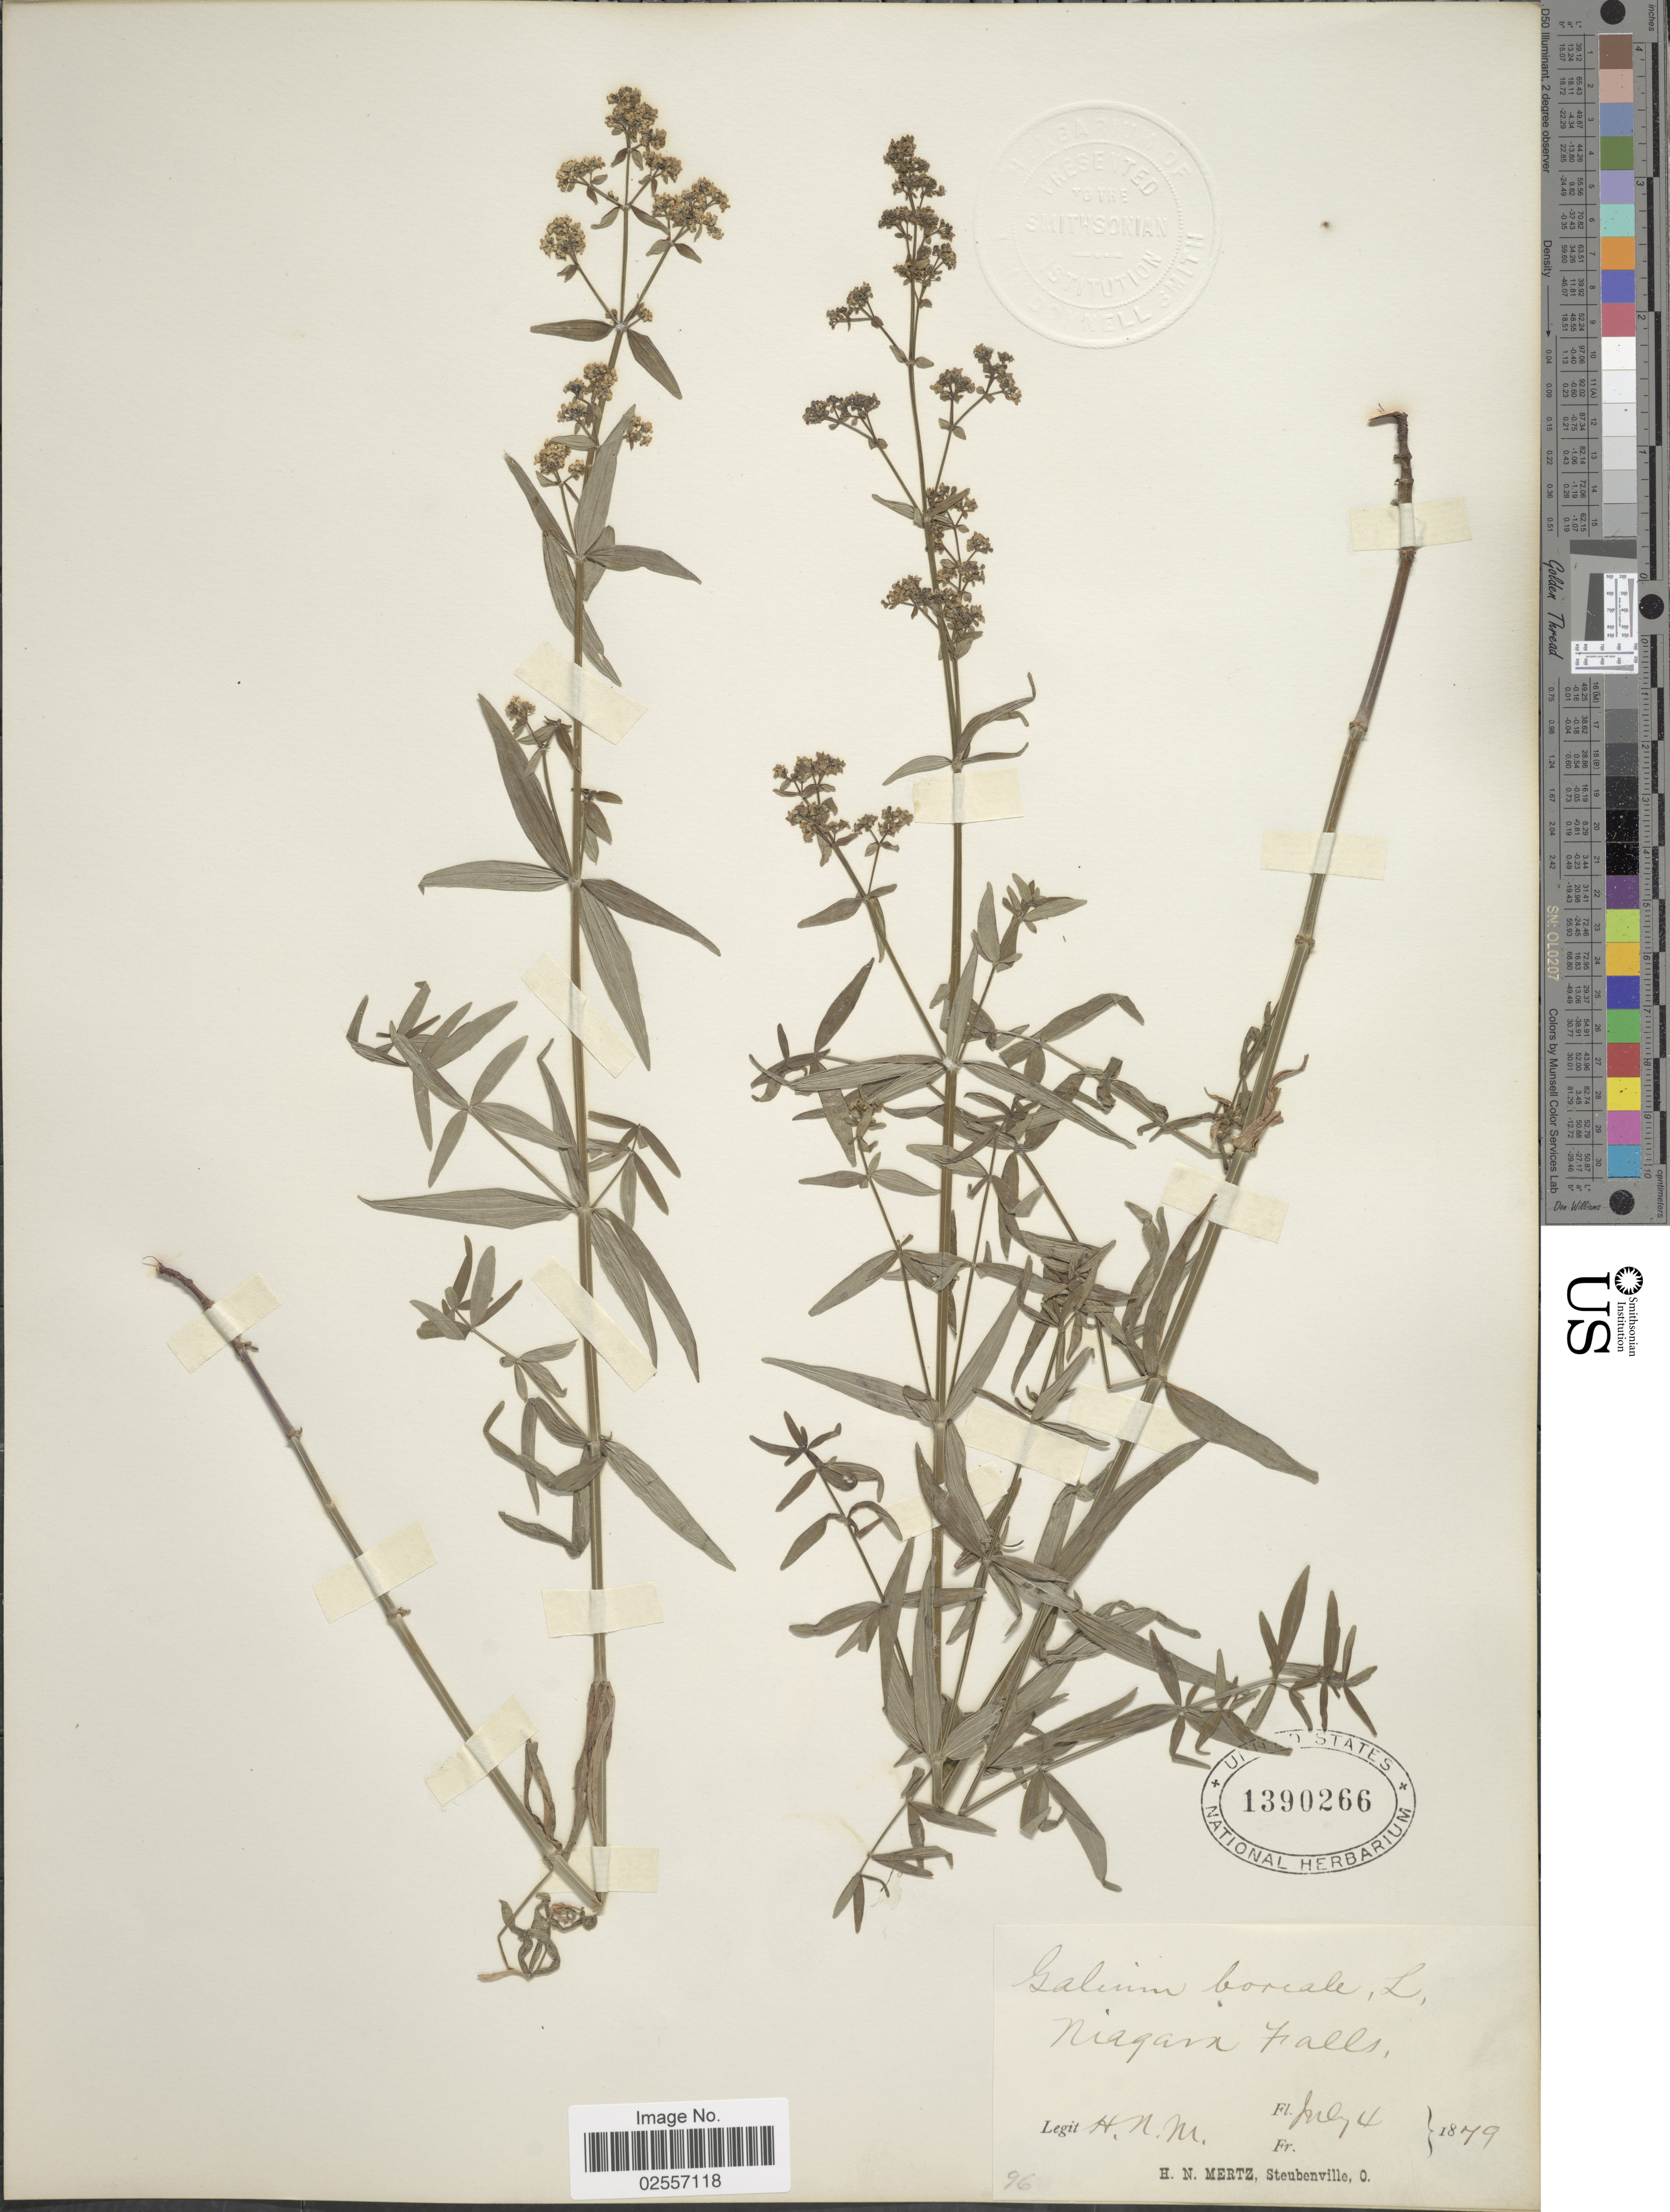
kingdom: Plantae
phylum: Tracheophyta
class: Magnoliopsida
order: Gentianales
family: Rubiaceae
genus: Galium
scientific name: Galium boreale L.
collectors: H. Mertz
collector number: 96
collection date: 1879-07-04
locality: Niagara Falls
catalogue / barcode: US 1390266